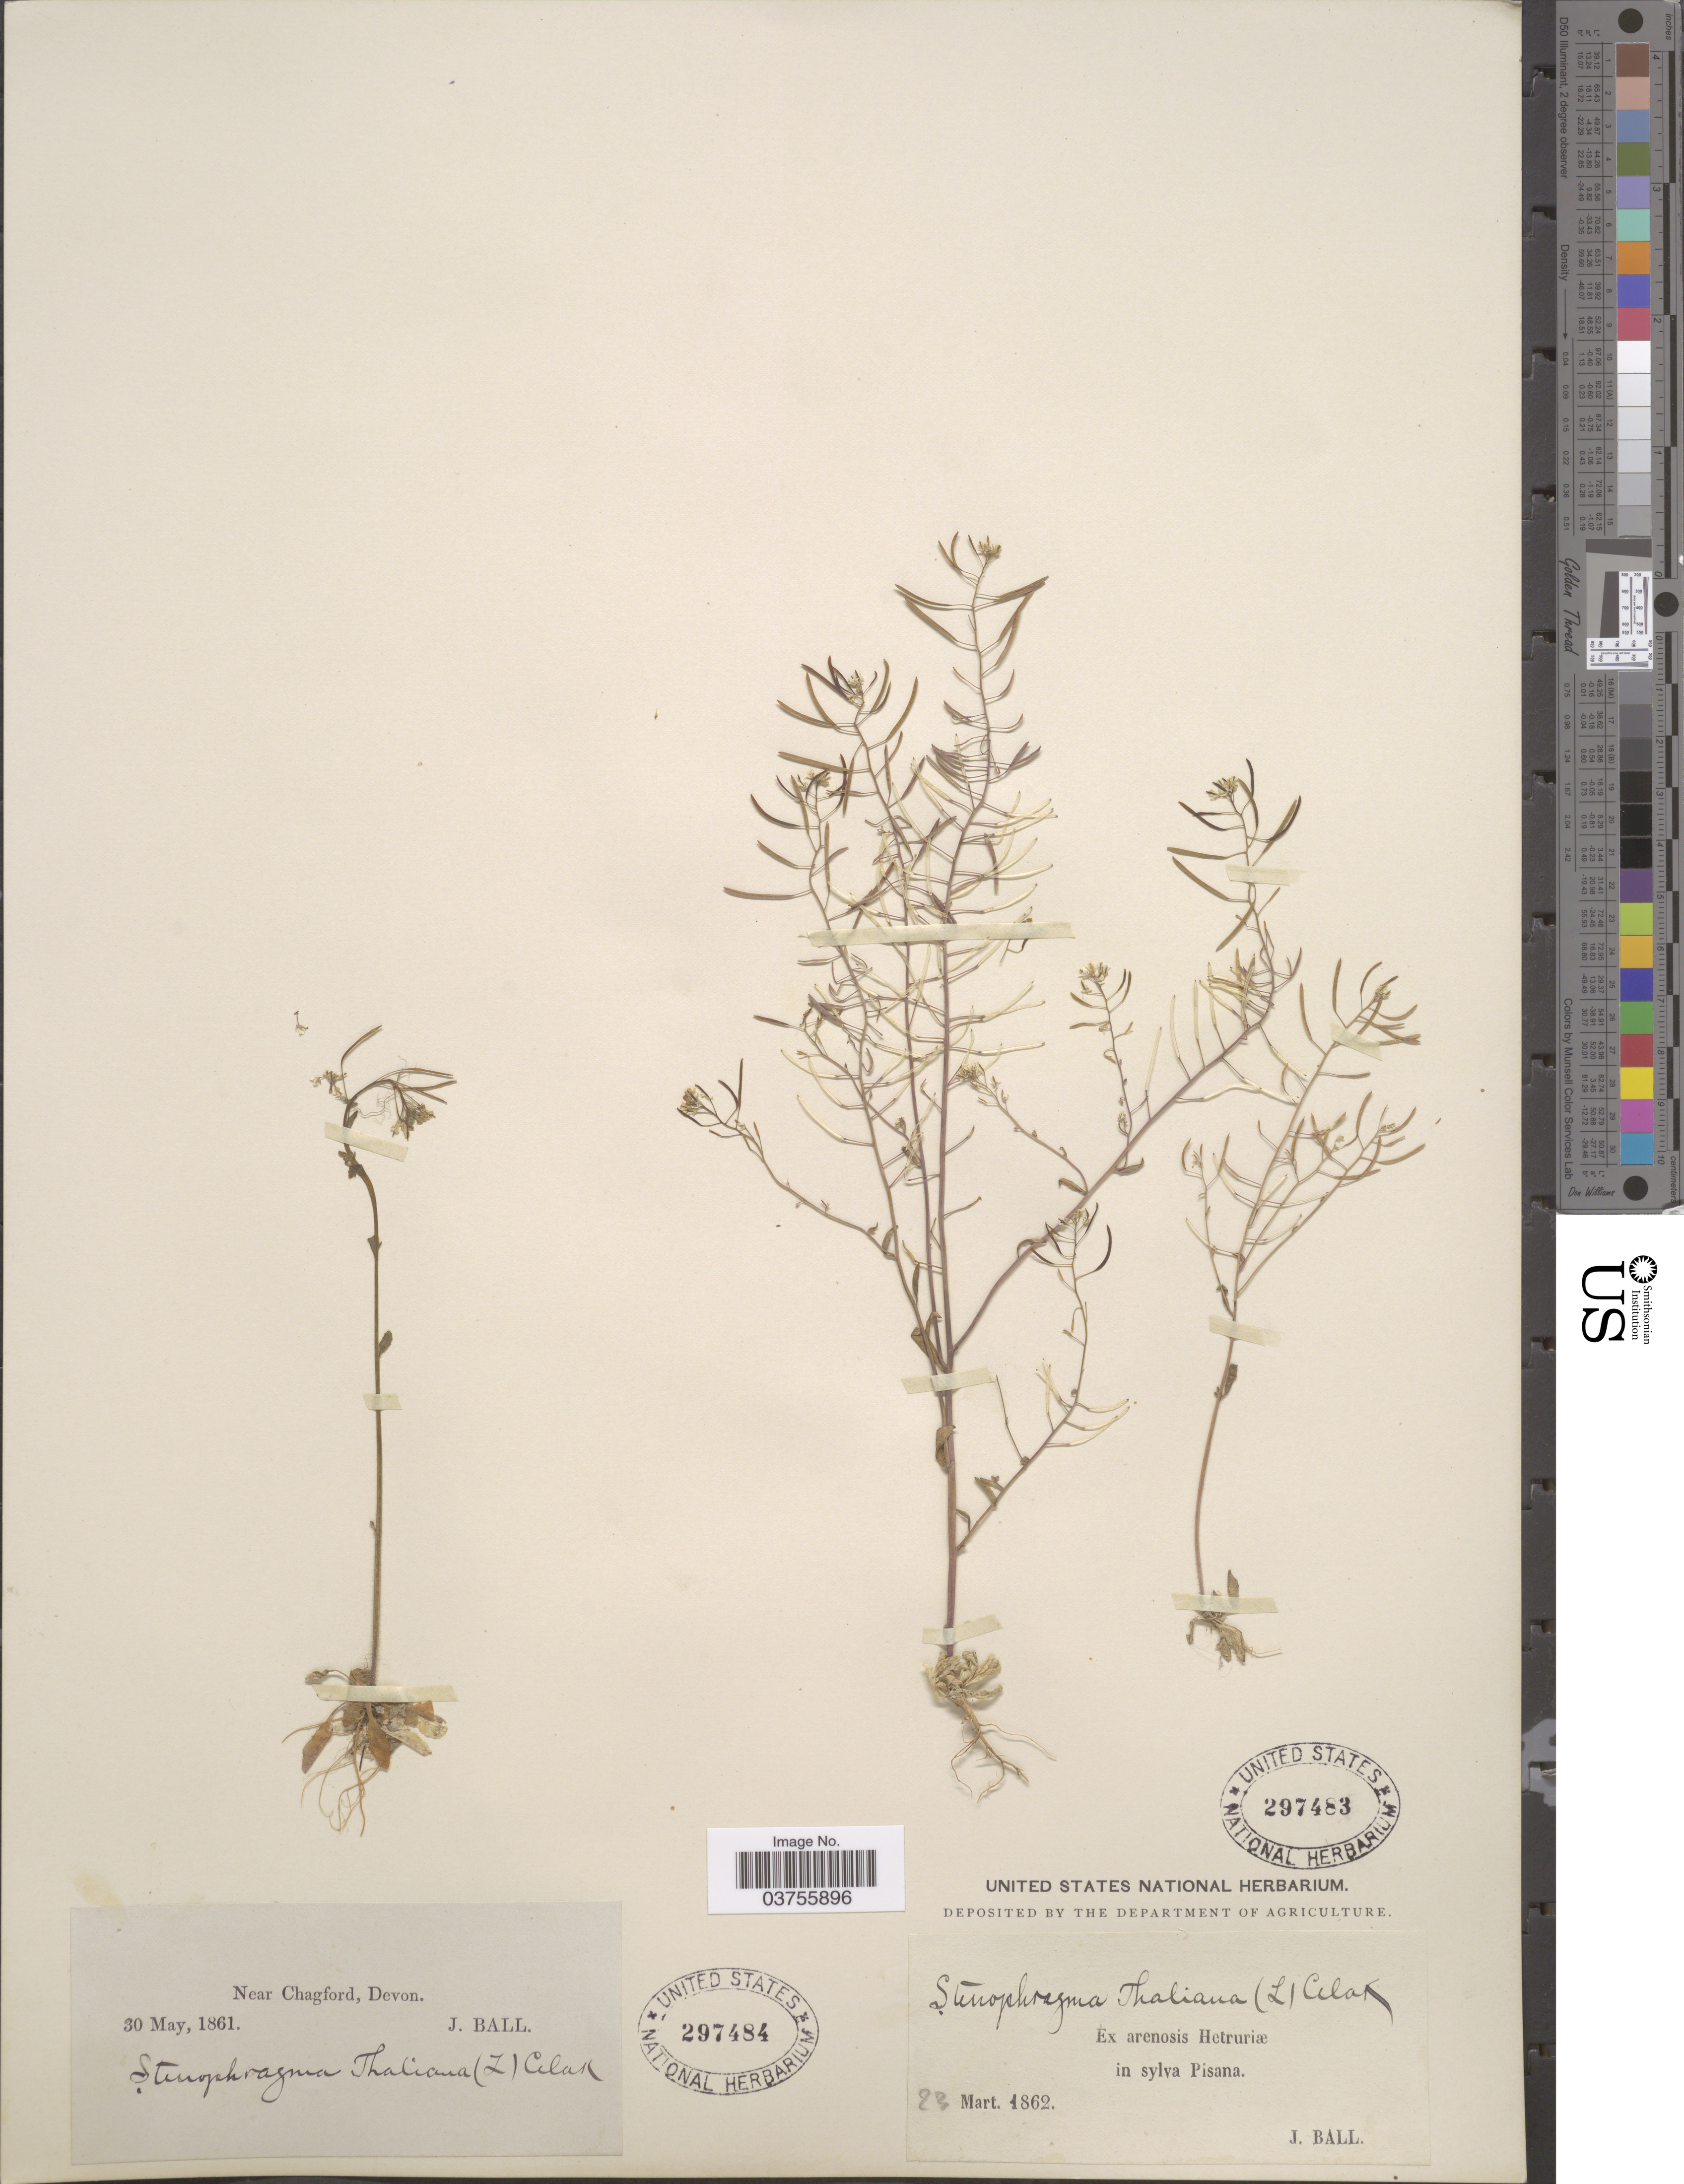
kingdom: Plantae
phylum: Tracheophyta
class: Magnoliopsida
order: Brassicales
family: Brassicaceae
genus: Arabidopsis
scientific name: Arabidopsis thaliana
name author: (L.) Heynh.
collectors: J. Ball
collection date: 1861-05-30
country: United Kingdom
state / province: England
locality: Near Chagford, Devon.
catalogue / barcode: US 297484